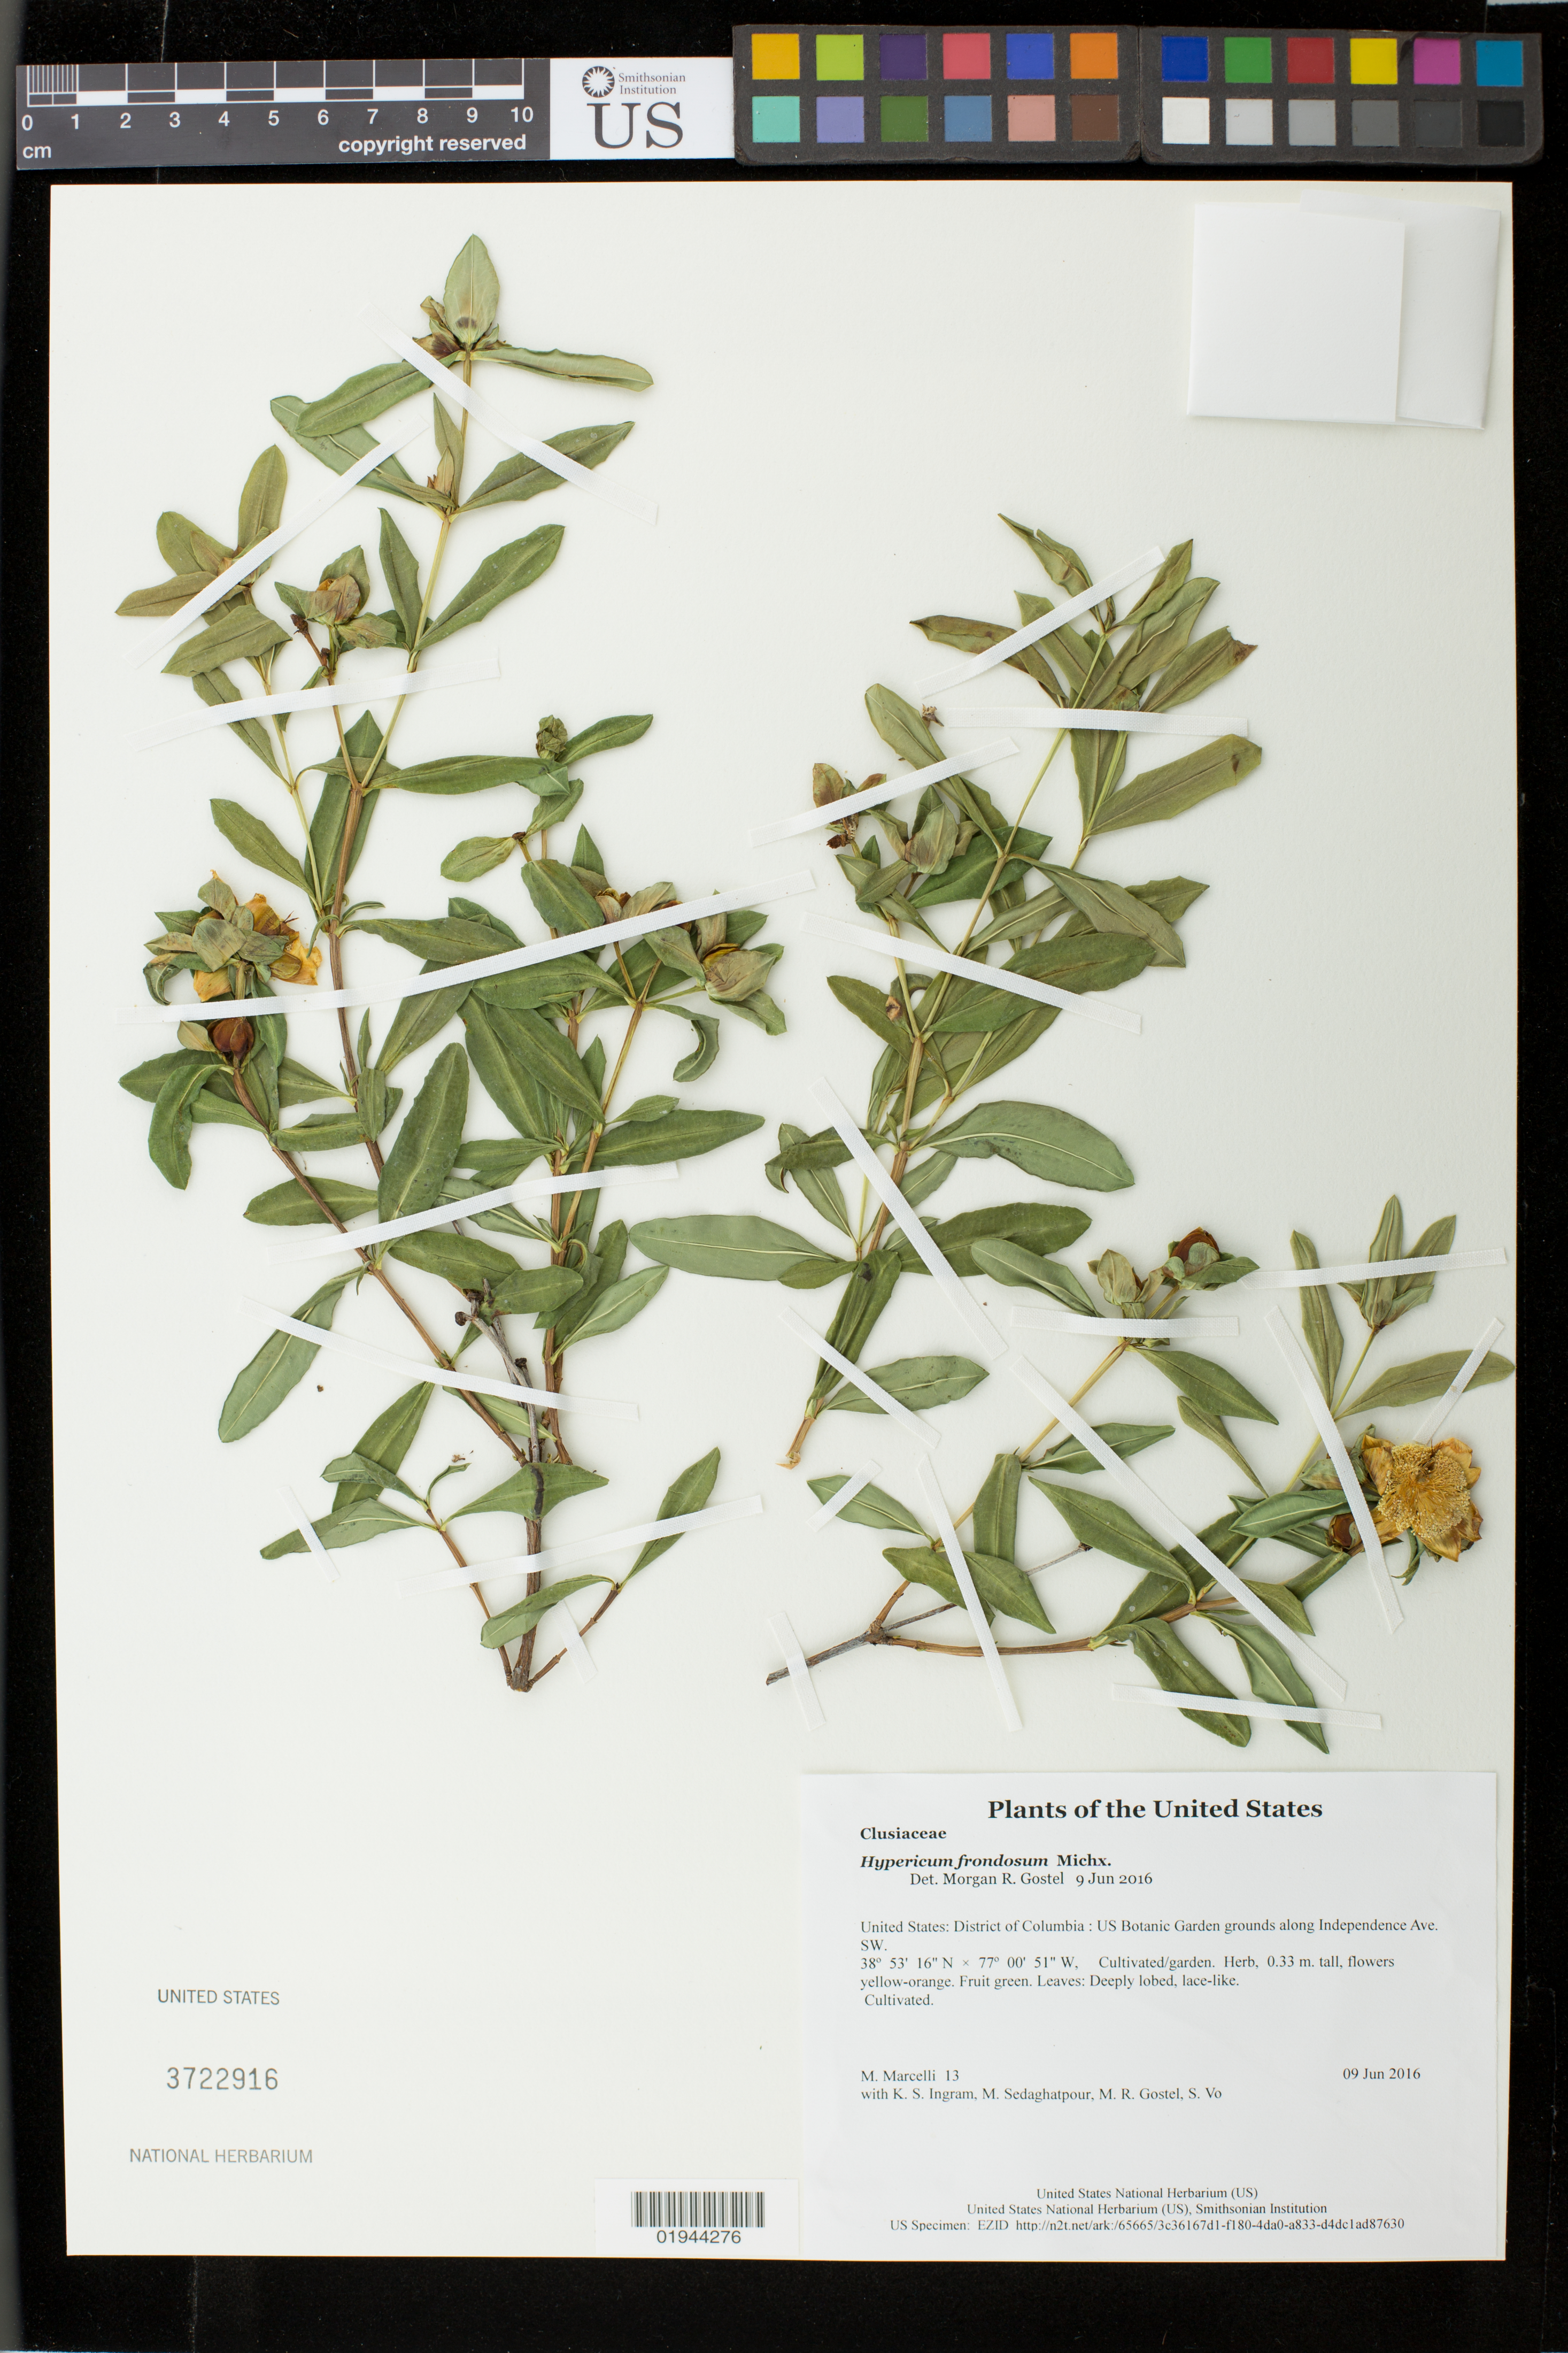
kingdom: Plantae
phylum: Tracheophyta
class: Magnoliopsida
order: Malpighiales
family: Hypericaceae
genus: Hypericum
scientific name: Hypericum frondosum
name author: Michx.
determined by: Gostel, Morgan R., (BRIT), Botanical Research Institute of Texas (UNITED STATES)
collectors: M. Marcelli, K. S. Ingram, M. Sedaghatpour, M. R. Gostel & S. Vo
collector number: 13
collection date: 2016-06-09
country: United States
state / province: District of Columbia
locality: US Botanic Garden grounds along Independence Ave. SW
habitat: Cultivated/garden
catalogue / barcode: US 3722916